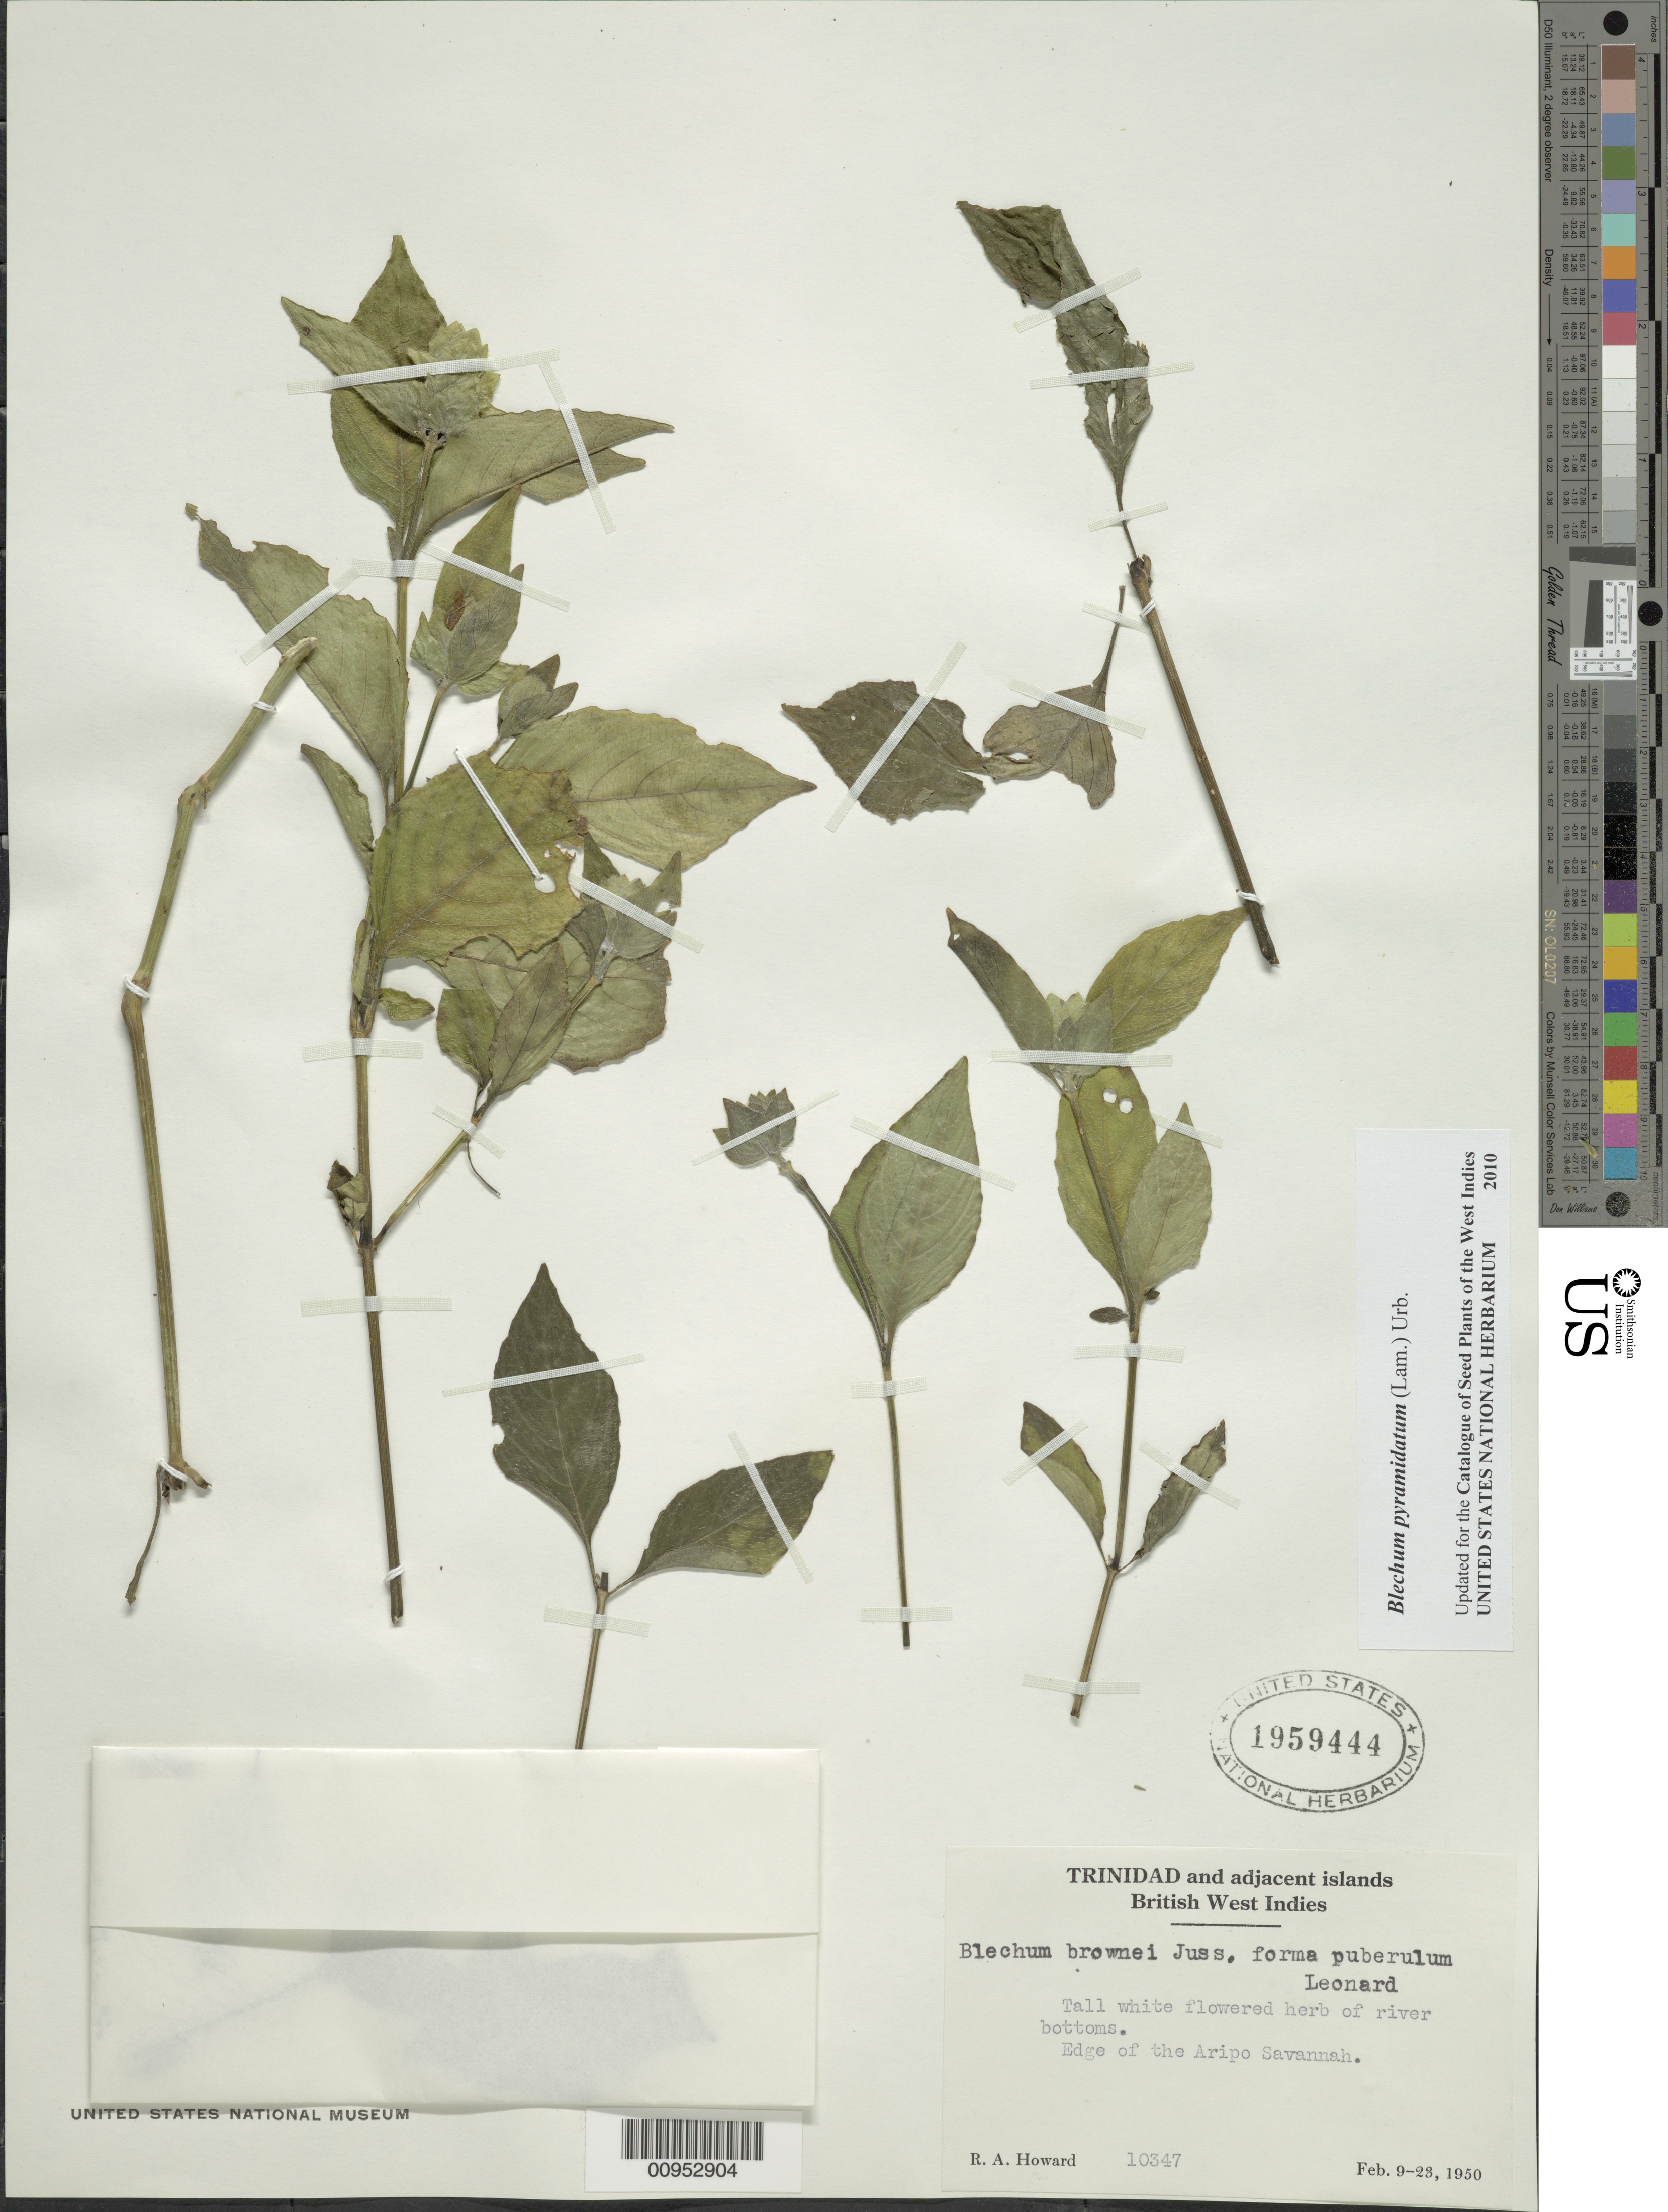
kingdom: Plantae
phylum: Tracheophyta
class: Magnoliopsida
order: Lamiales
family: Acanthaceae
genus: Blechum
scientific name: Blechum pyramidatum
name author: (Lam.) Urb.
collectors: R. A. Howard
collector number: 10347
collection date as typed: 09 Feb 1950 to 23 Feb 1950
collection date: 1950-02-09/1950-02-23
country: Trinidad and Tobago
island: Trinidad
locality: Edge of Aripo Savanna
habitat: River bottoms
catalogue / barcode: US 1959444